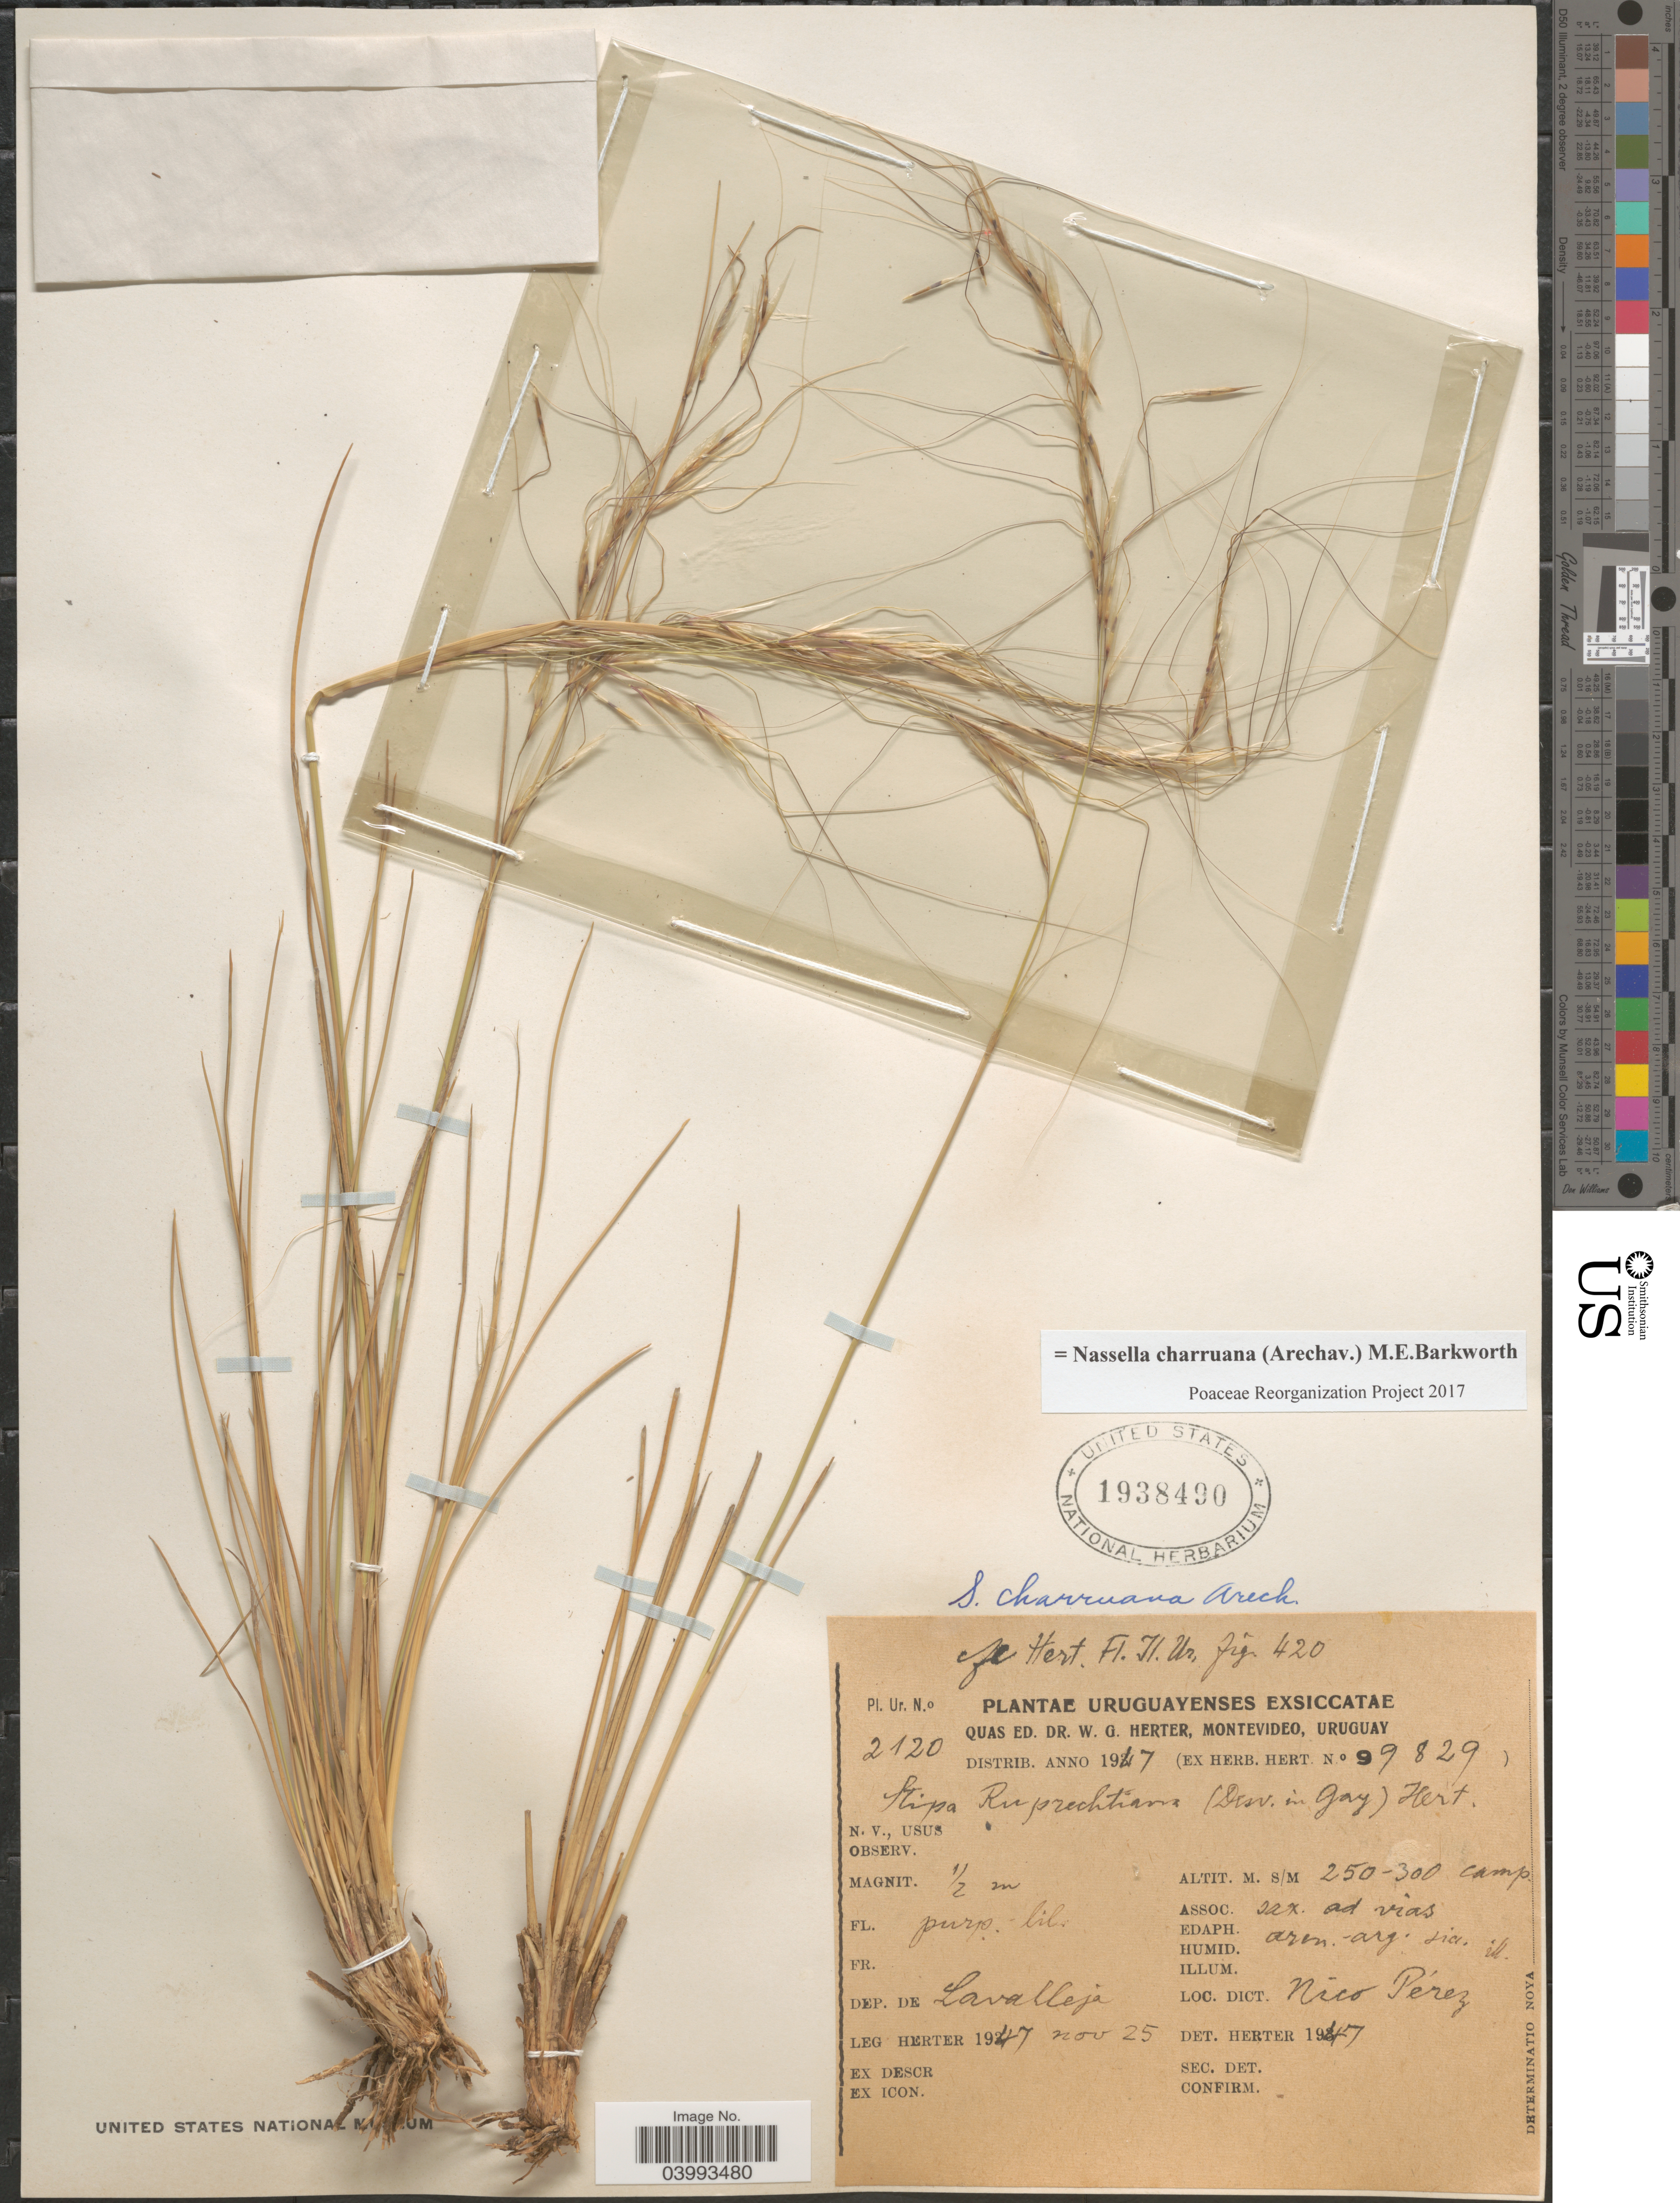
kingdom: Plantae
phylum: Tracheophyta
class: Liliopsida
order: Poales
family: Poaceae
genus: Nassella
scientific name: Nassella charruana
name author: (Arechav.) Barkworth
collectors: W. G. Herter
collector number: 2120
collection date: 1947-11-25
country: Uruguay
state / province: Lavalleja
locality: Dep. de Lavalleja. Dict. Nico Pérez.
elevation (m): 250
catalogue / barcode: US 1938490